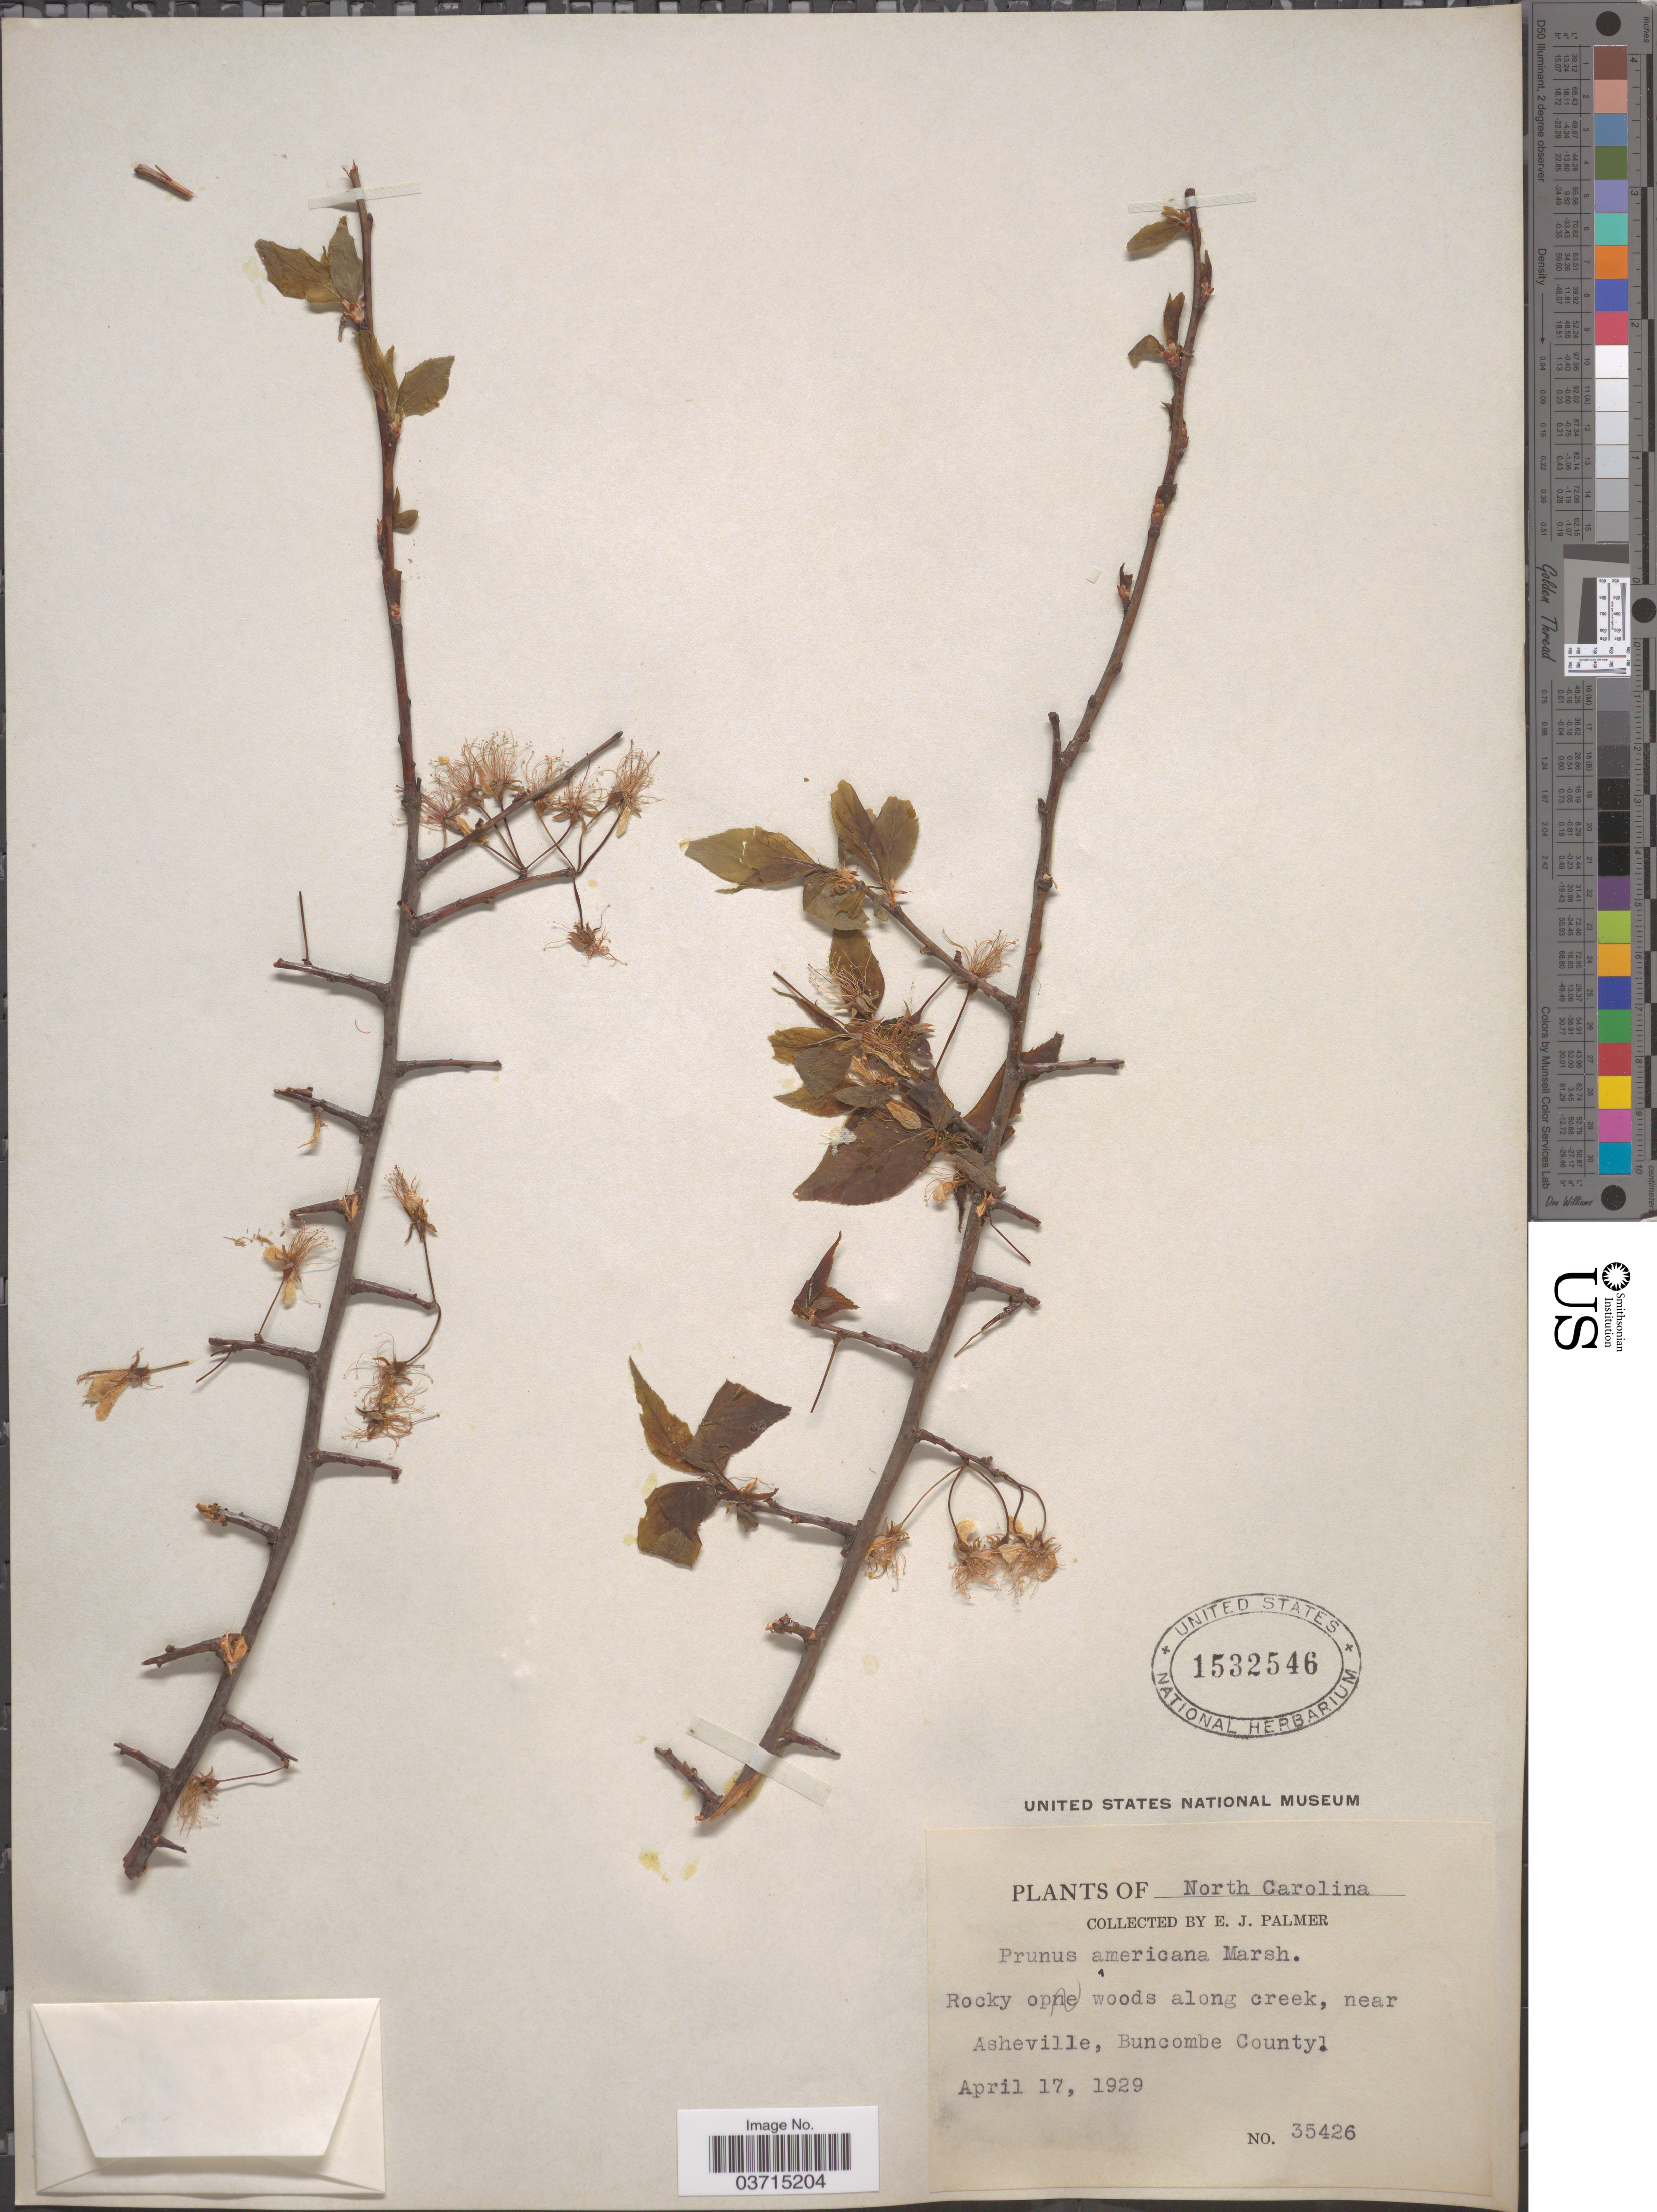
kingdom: Plantae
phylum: Tracheophyta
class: Magnoliopsida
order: Rosales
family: Rosaceae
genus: Prunus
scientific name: Prunus americana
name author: Marshall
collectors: E. J. Palmer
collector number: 35426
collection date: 1929-04-17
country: United States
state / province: North Carolina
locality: Near Asheville, Buncombe County.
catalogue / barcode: US 1532546